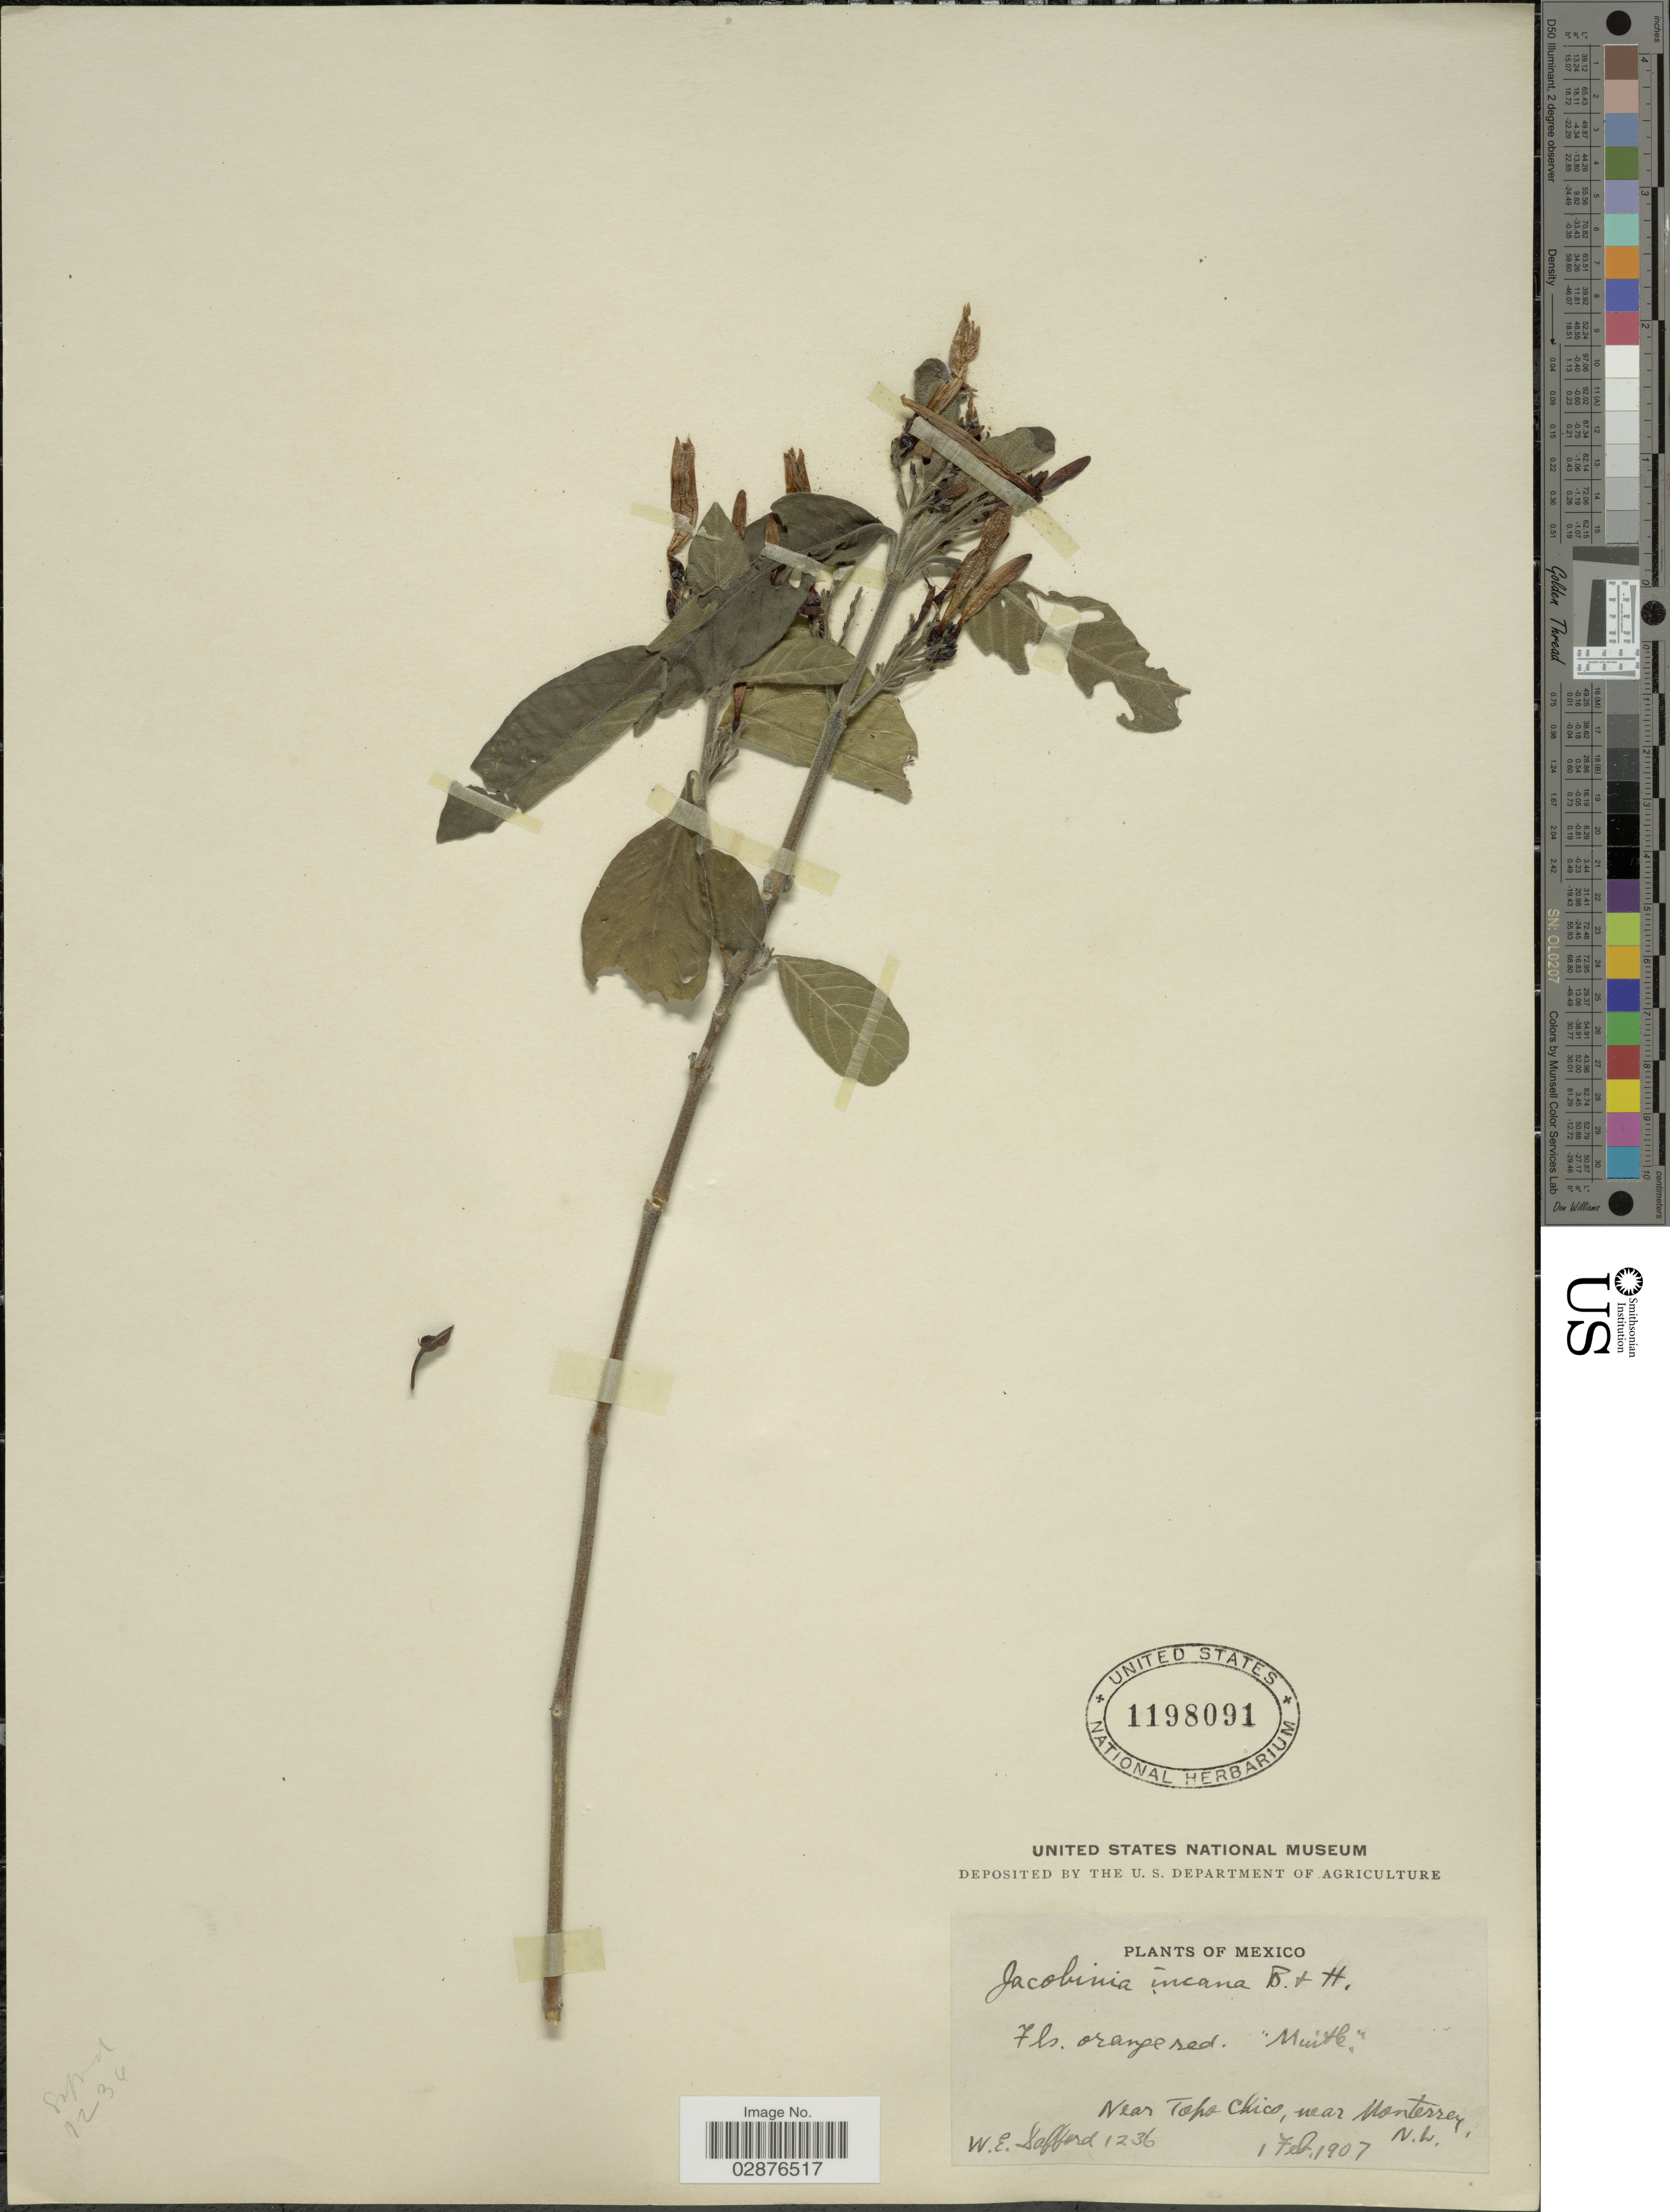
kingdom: Plantae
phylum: Tracheophyta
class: Magnoliopsida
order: Lamiales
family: Acanthaceae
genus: Justicia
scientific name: Justicia leonardii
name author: Wassh.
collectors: W. E. Safford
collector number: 1236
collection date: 1907-02-01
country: Mexico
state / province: Nuevo León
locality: Near Topo Chico, near Monterrey, N. L.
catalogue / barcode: US 1198091